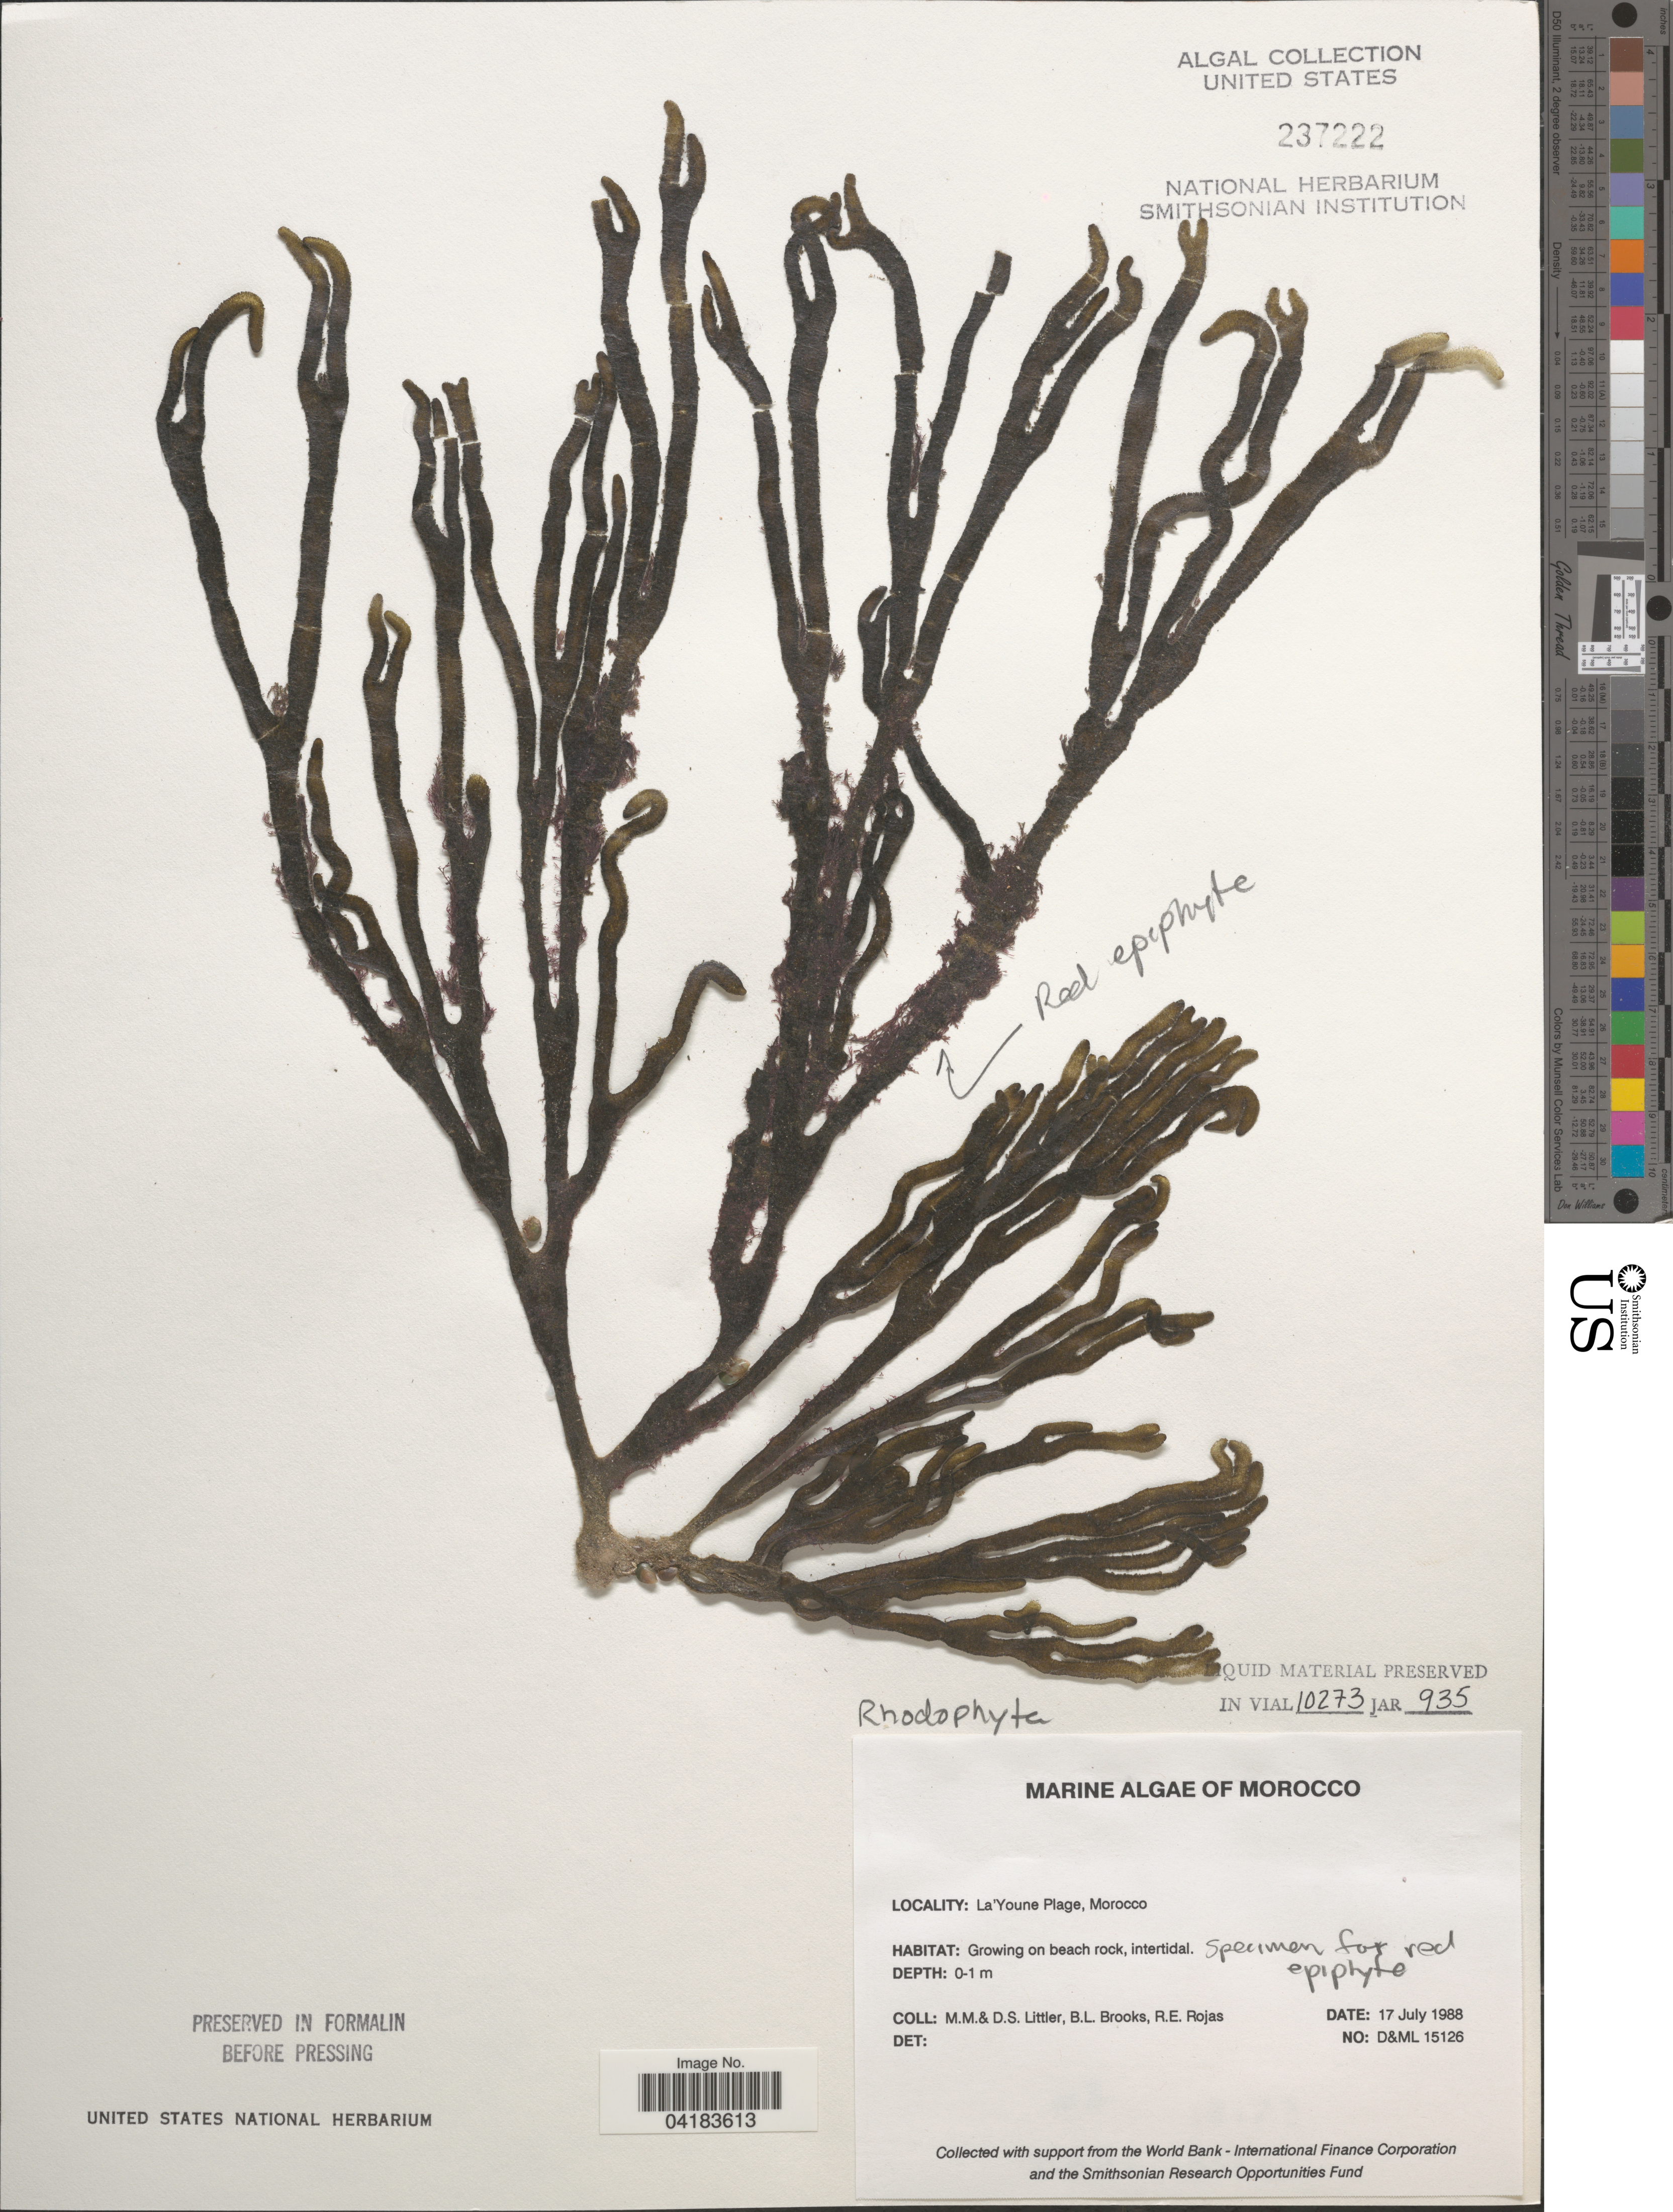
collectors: D. S. Littler, B. Brooks & R. Rojas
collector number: D&ML15126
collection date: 1988-07-17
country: Morocco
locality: La'Youne Plage.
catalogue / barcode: US 237222